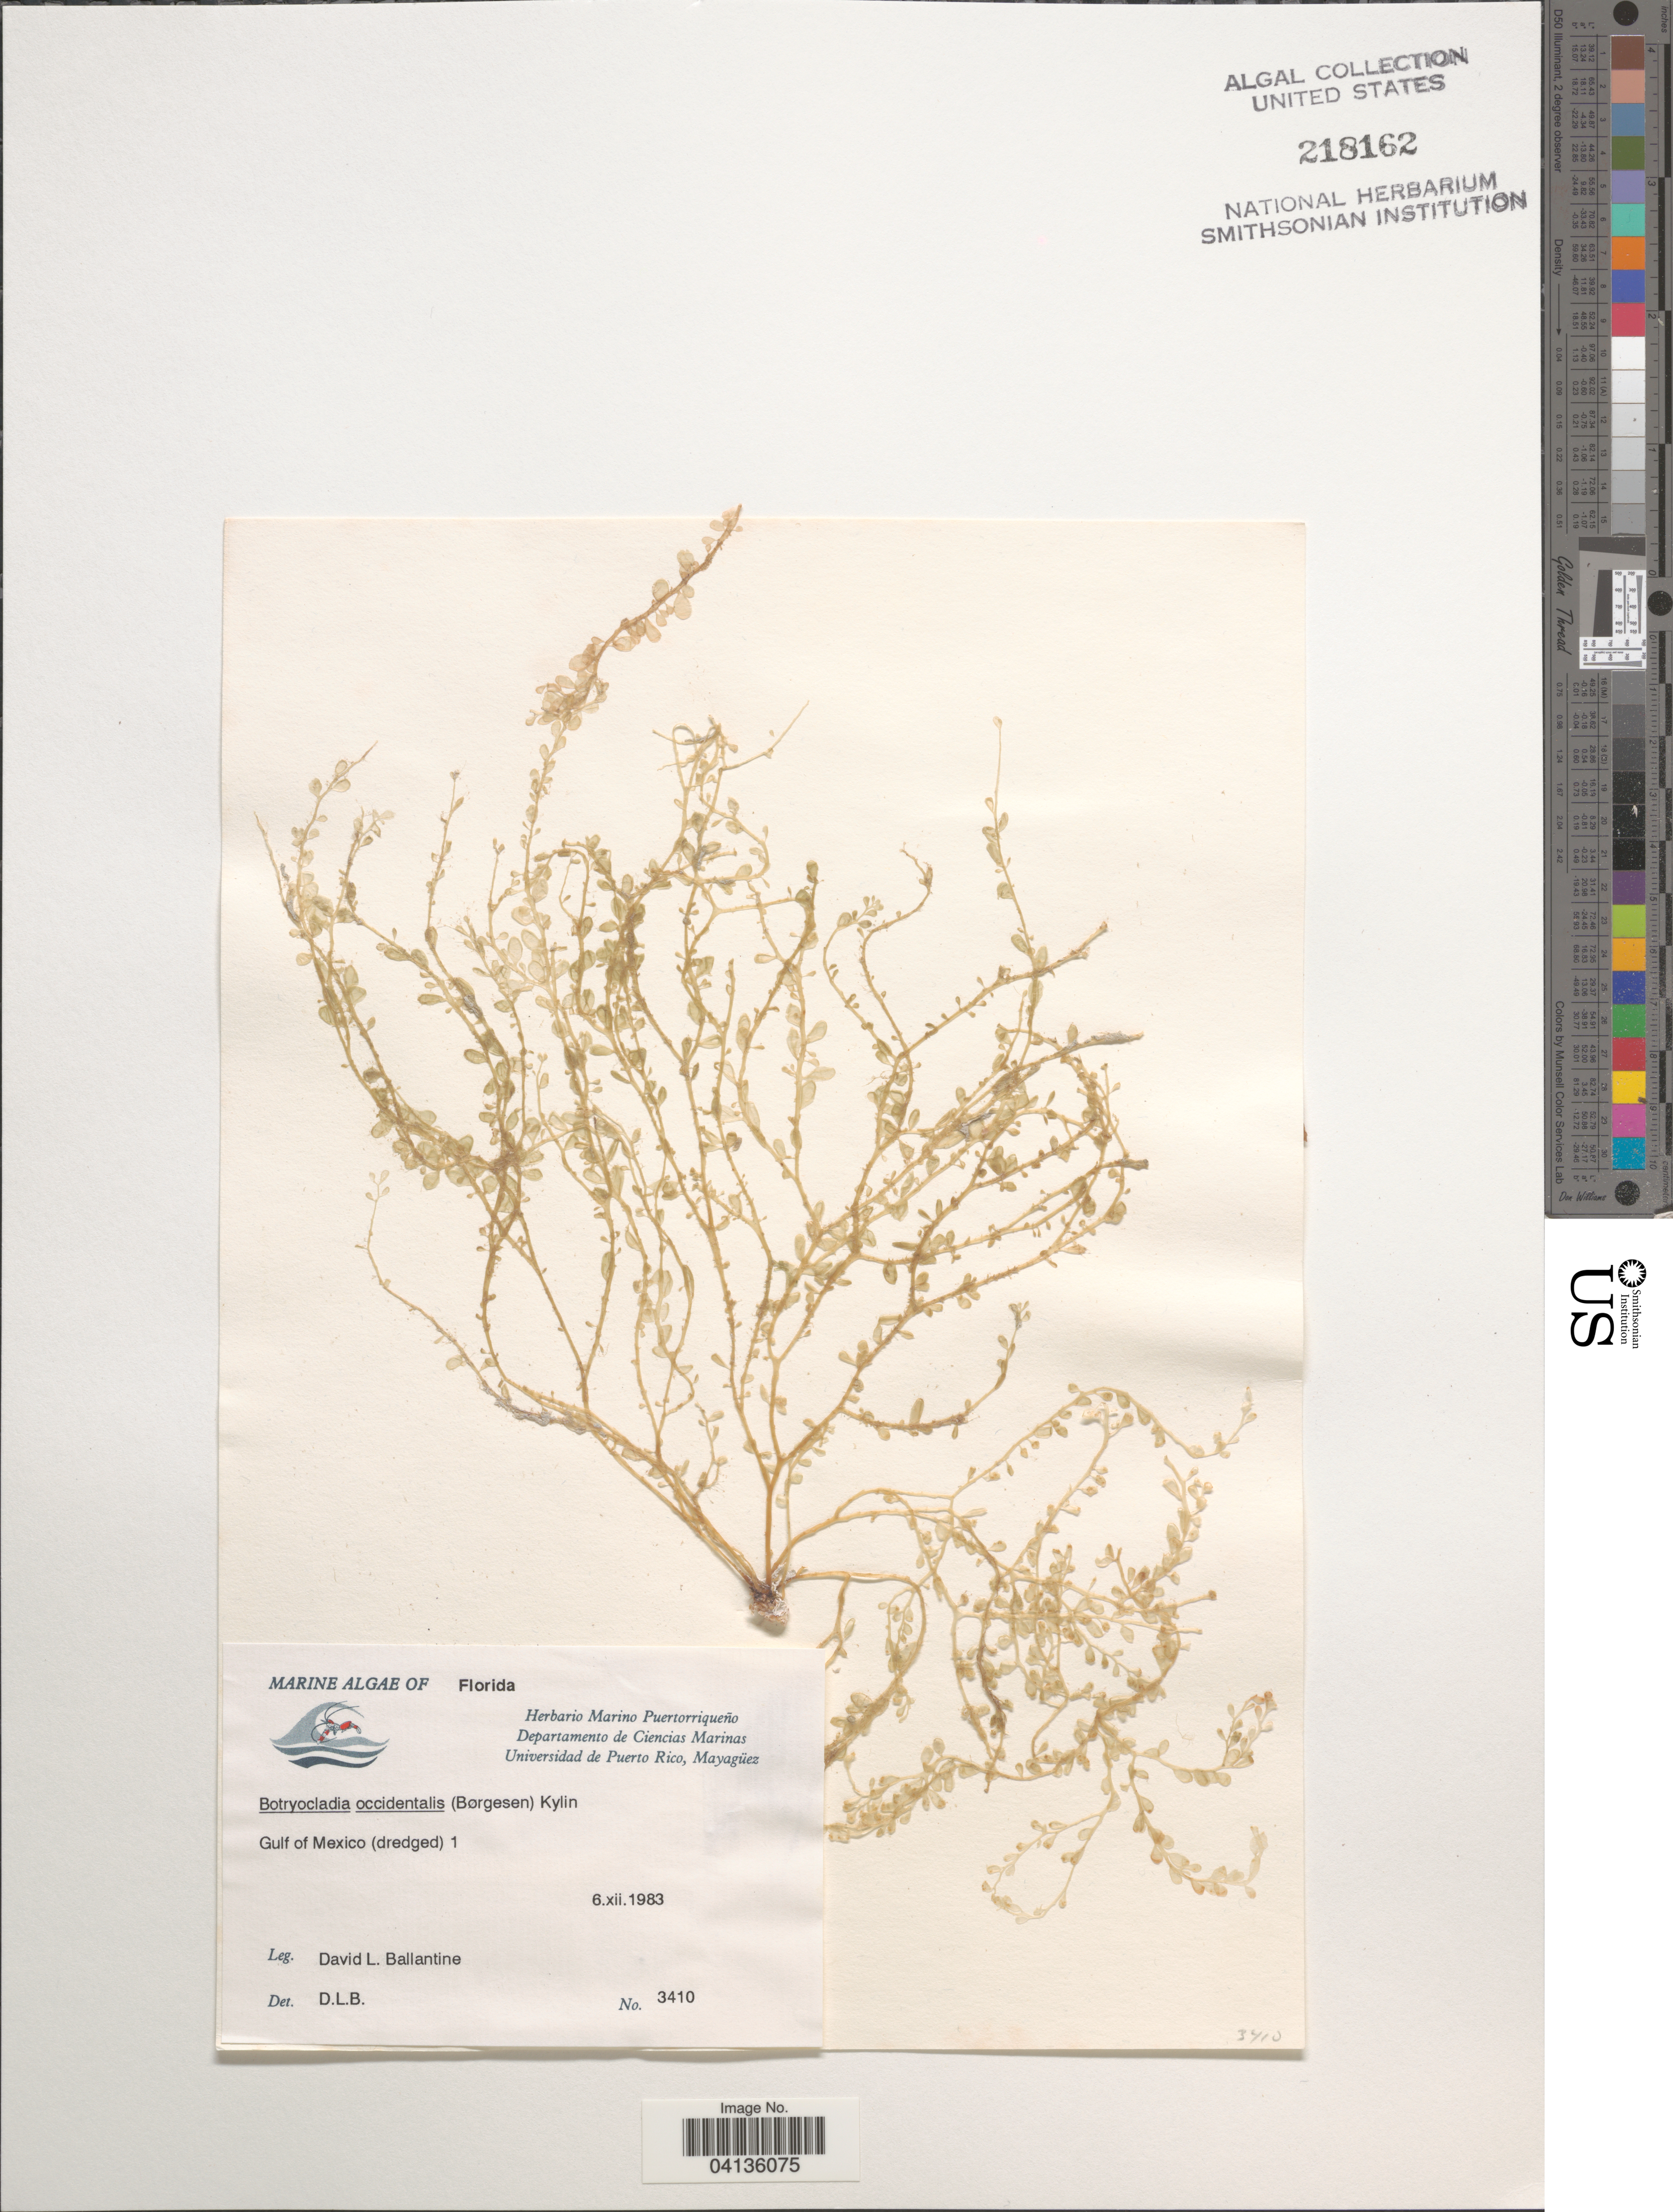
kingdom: Plantae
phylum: Rhodophyta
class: Florideophyceae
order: Rhodymeniales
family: Rhodymeniaceae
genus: Botryocladia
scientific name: Botryocladia occidentalis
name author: (Børgesen) Kylin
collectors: D.L. Ballantine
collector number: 3410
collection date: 1983-12-06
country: United States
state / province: Florida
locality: Gulf of Mexico (dredged) 1.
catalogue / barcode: US 218162